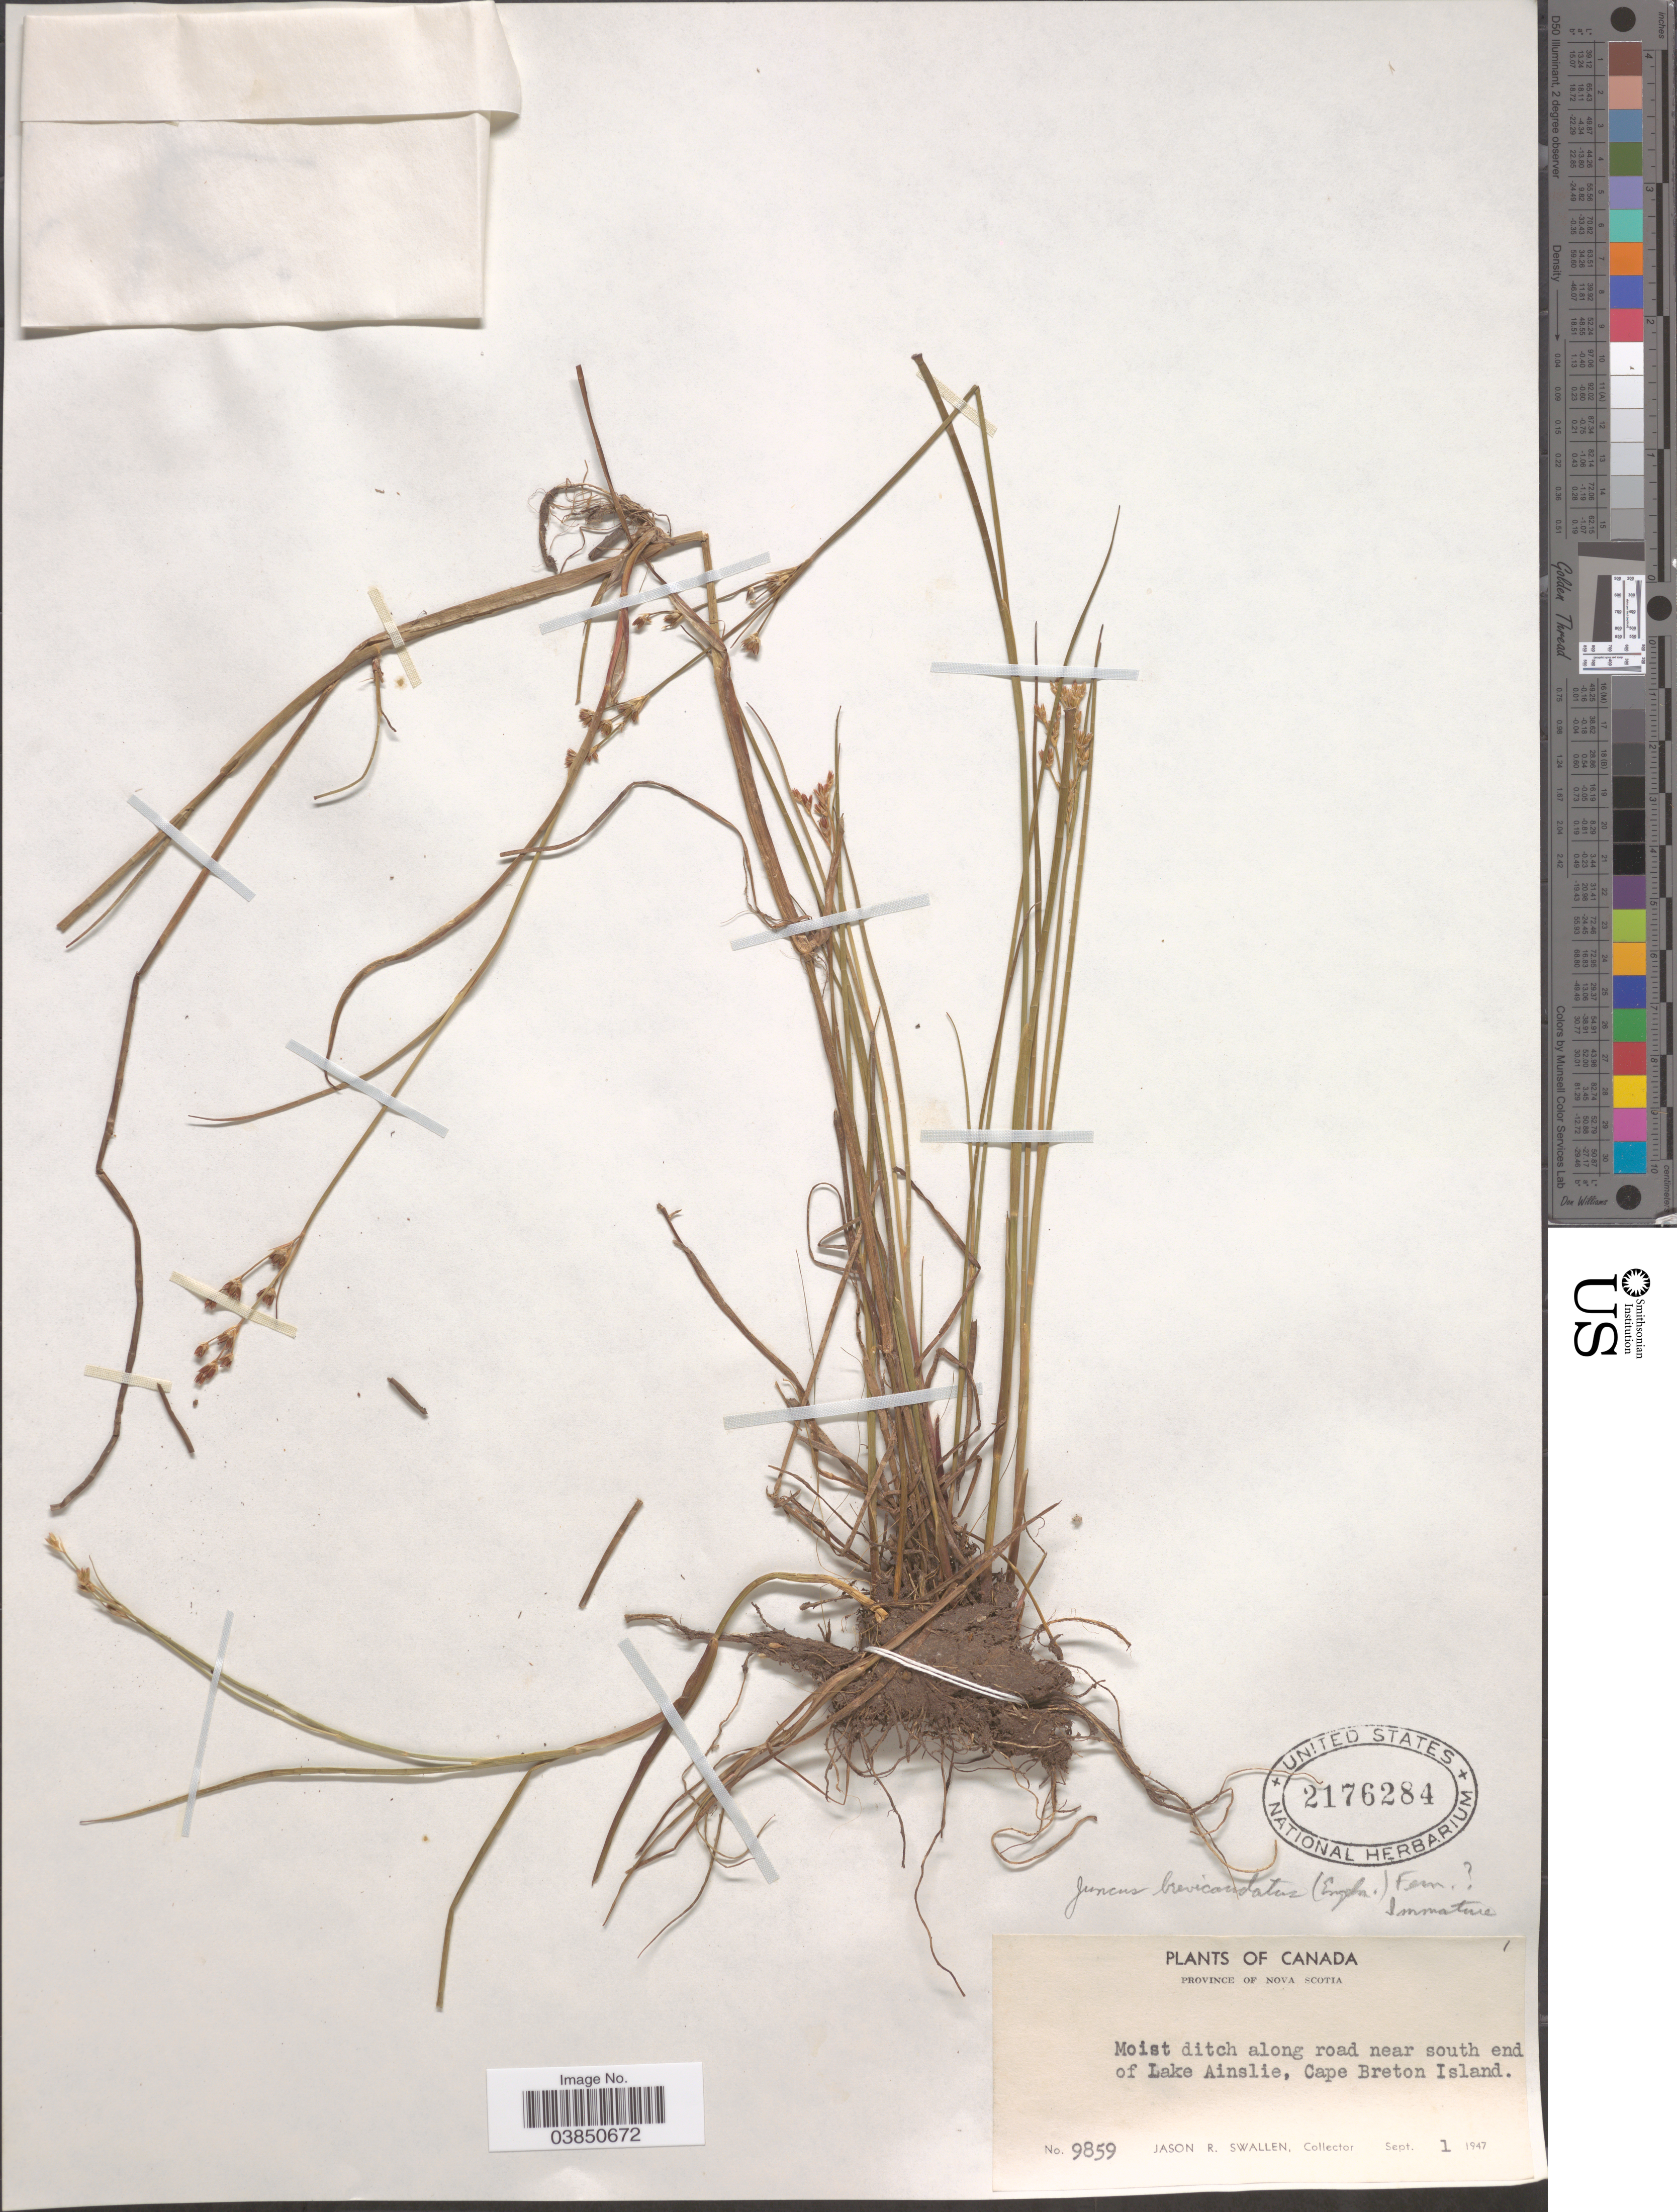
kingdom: Plantae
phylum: Tracheophyta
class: Liliopsida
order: Poales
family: Juncaceae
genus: Juncus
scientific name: Juncus brevicaudatus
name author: (Engelm.) Fernald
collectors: J. R. Swallen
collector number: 9859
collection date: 1947-09-01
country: Canada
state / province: Nova Scotia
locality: Along road near south end of Lake Ainslie, Cape Breton Island.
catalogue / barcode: US 2176284